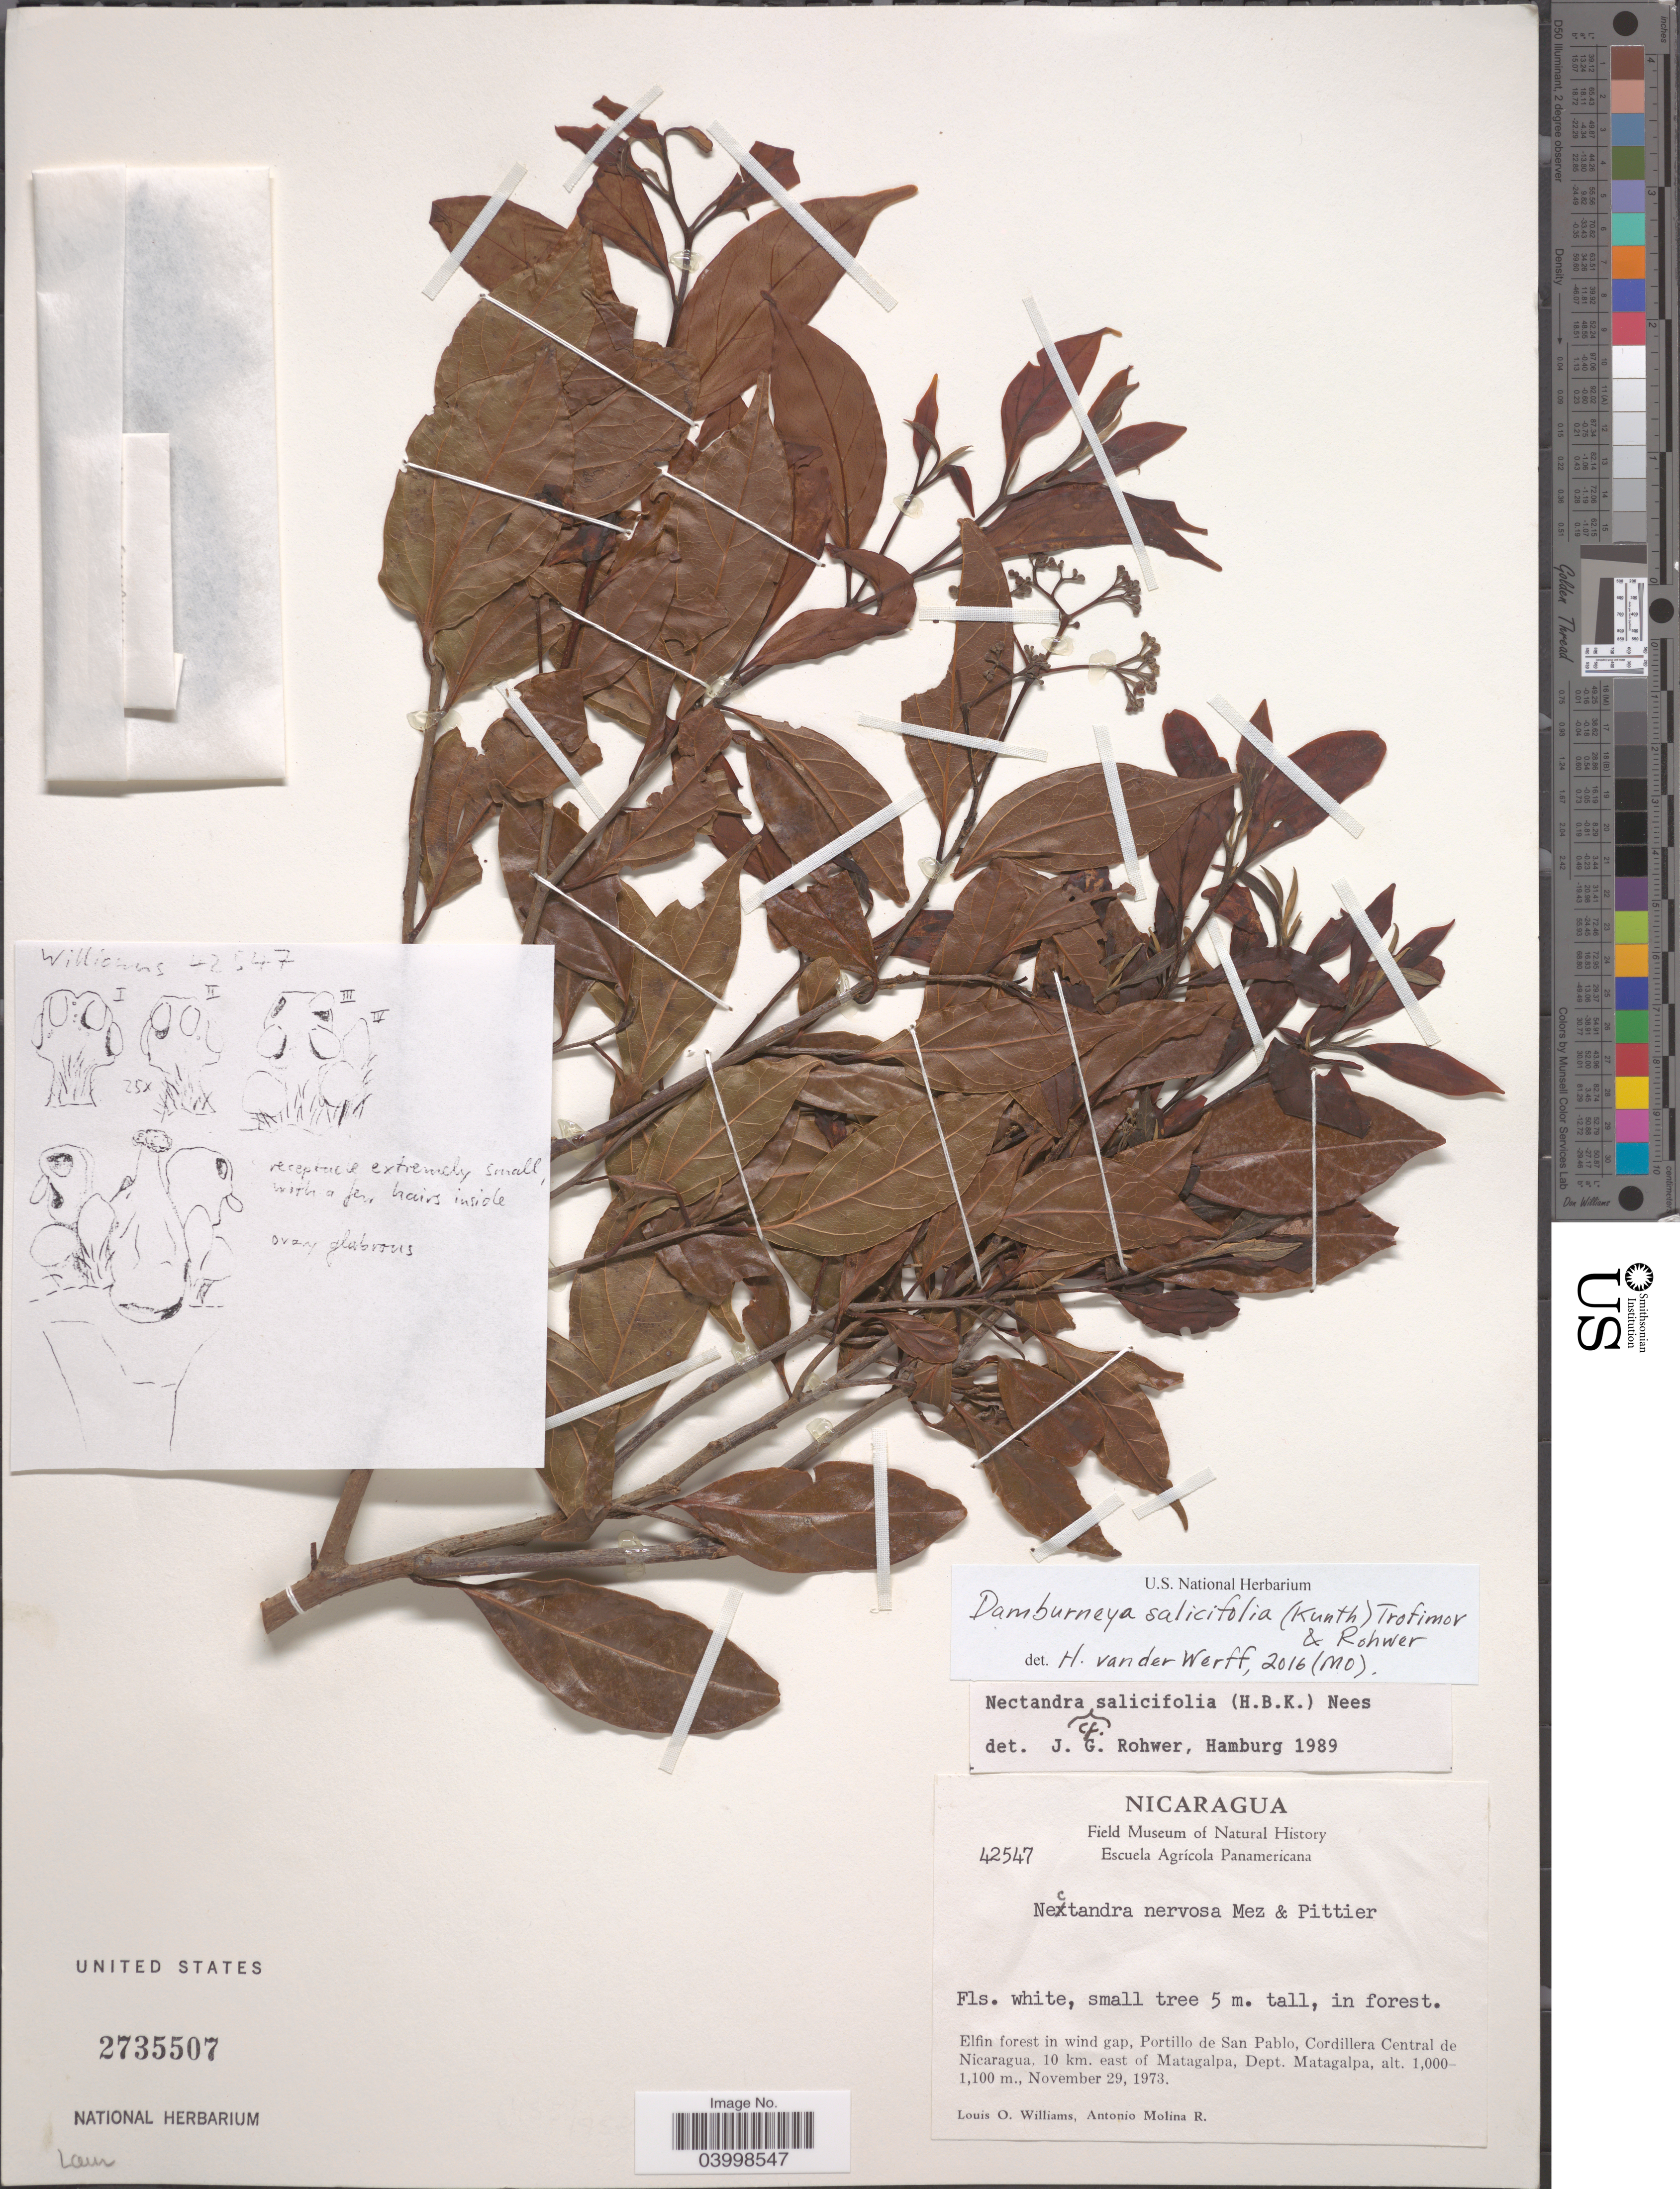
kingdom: Plantae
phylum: Tracheophyta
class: Magnoliopsida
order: Laurales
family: Lauraceae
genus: Damburneya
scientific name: Damburneya salicifolia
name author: (Kunth) Trofimov & Rohwer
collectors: L. O. Williams & A. Molina R.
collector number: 42547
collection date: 1973-11-29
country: Nicaragua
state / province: Matagalpa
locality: Elfin forest in wind gap, Portillo de San Pablo, Cordillera Central de Nicaragua, 10 km. east of Matagalpa, Dept. Matagalpa.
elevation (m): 1000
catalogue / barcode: US 2735507